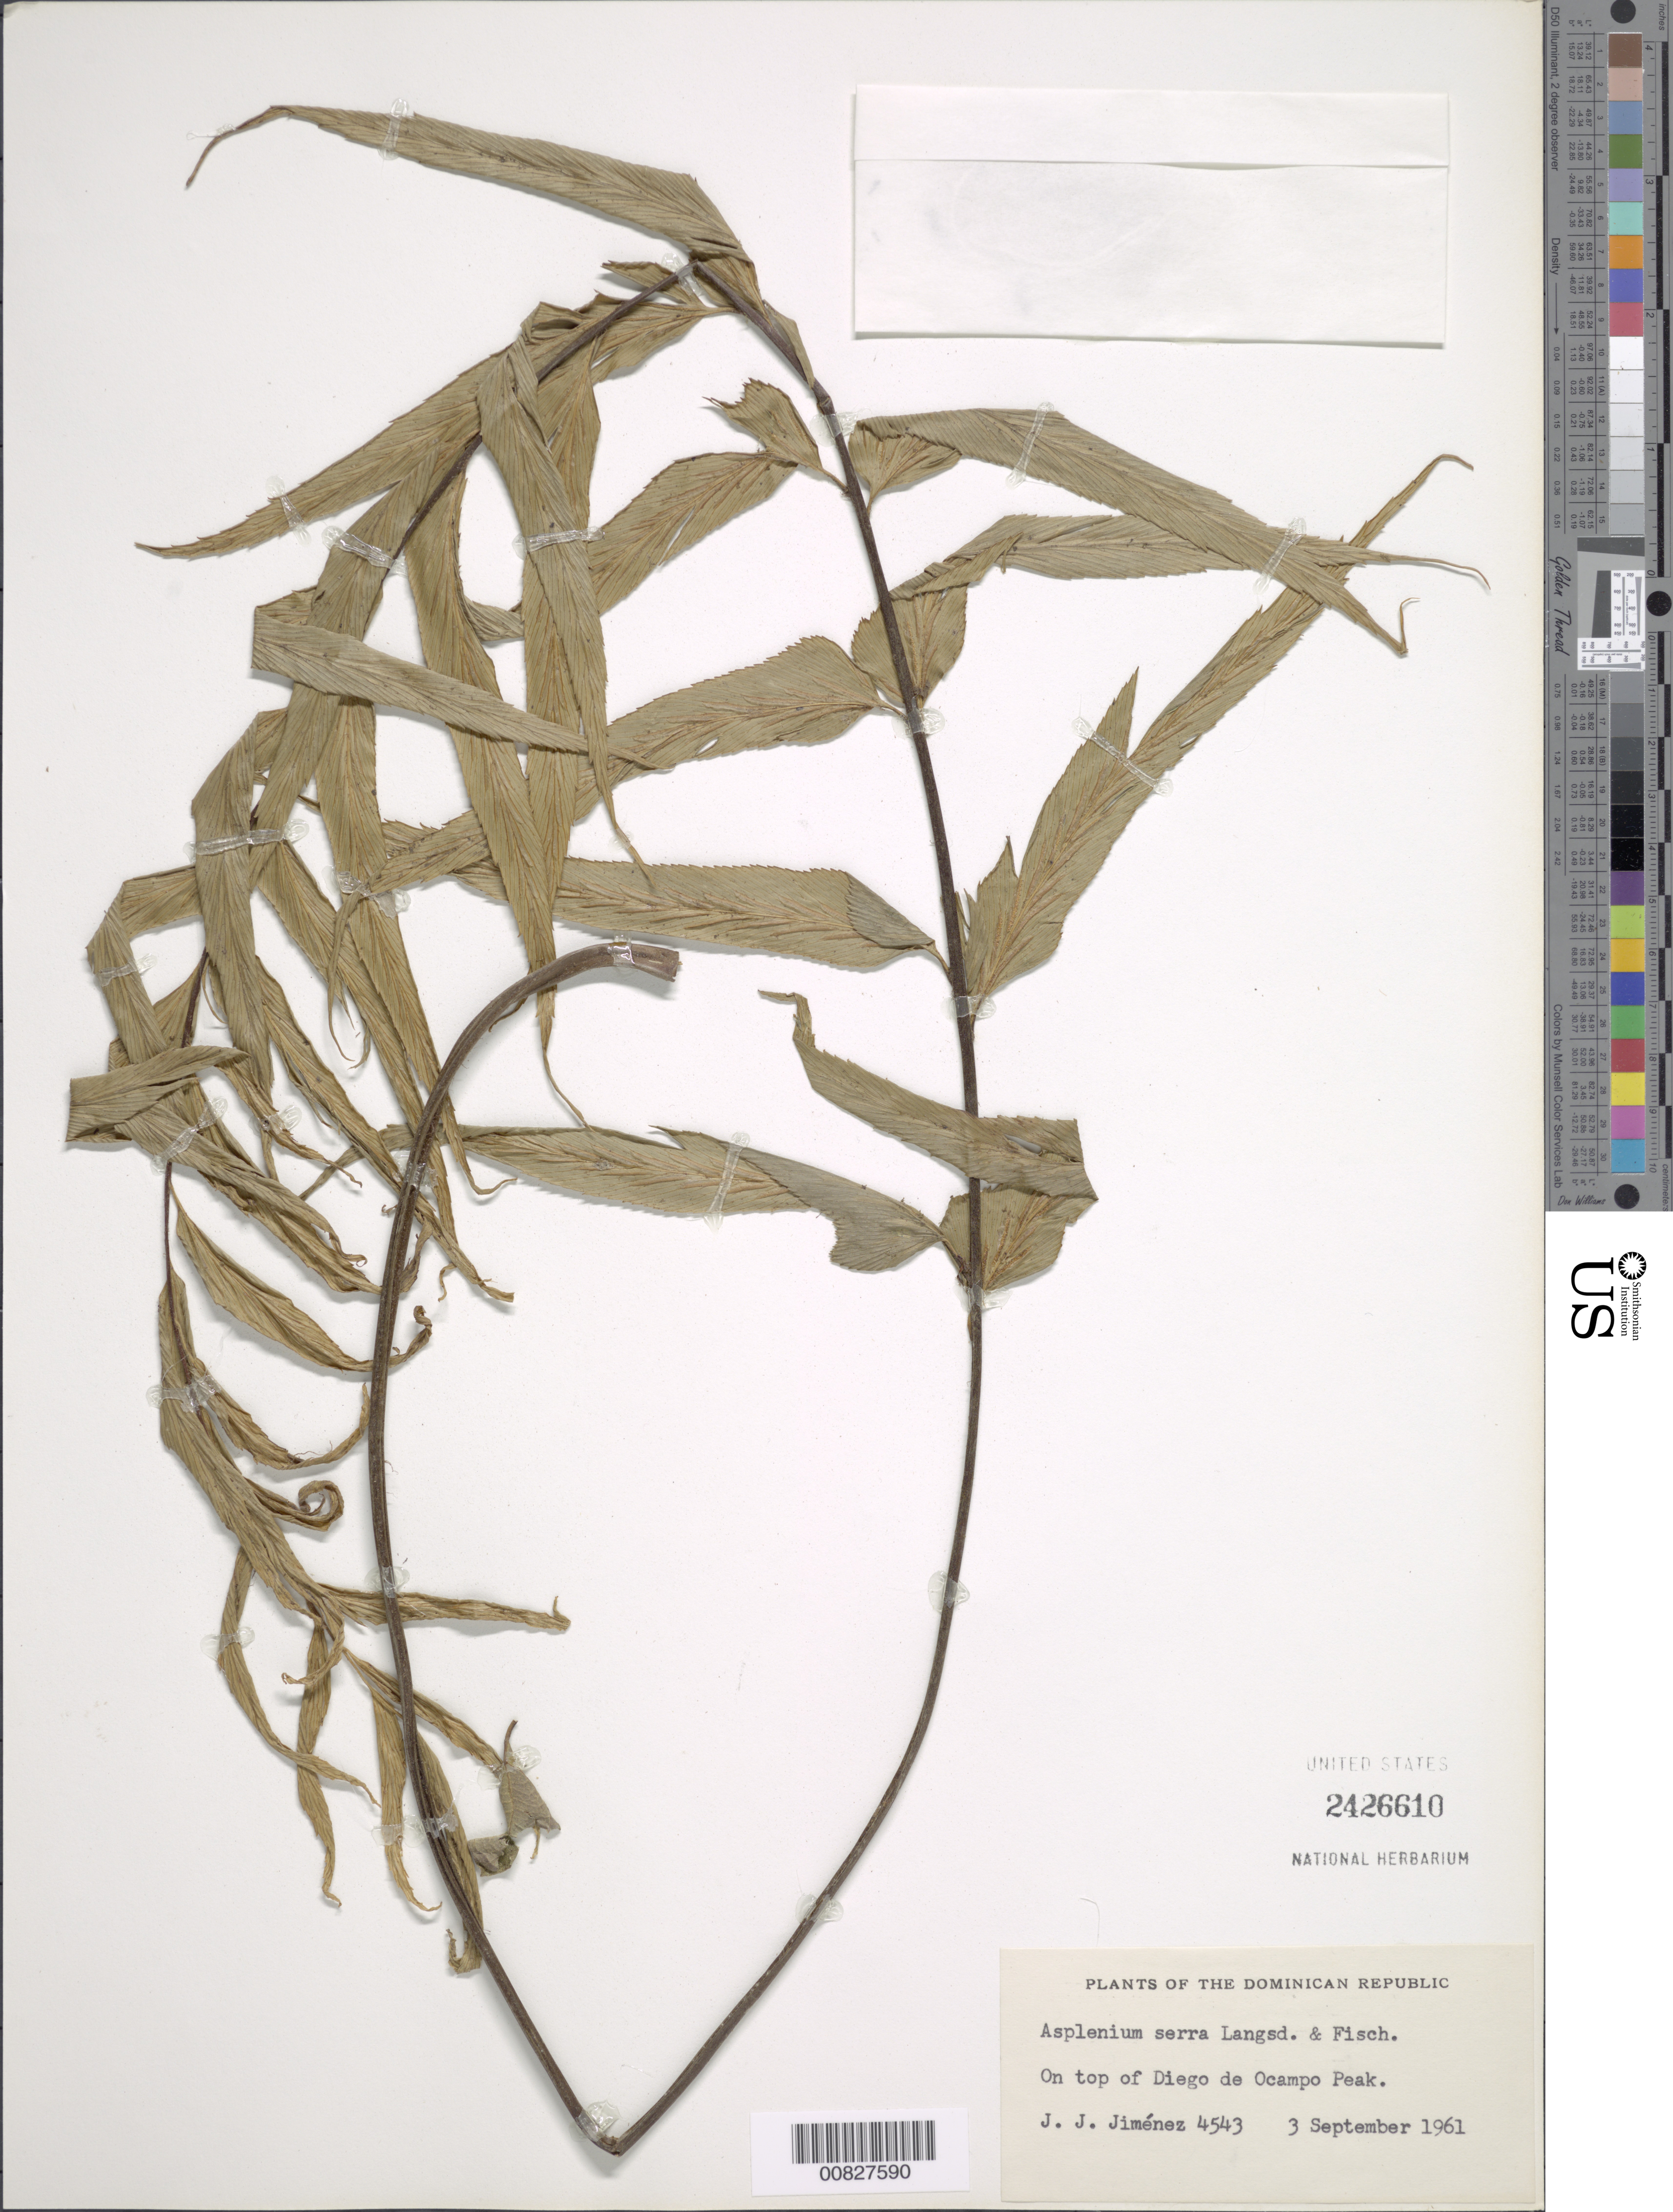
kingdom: Plantae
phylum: Tracheophyta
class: Polypodiopsida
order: Polypodiales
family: Aspleniaceae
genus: Asplenium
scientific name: Asplenium serra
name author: Langsd. & Fisch.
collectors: J. J. Jiménez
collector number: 4543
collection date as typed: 03 Sep 1961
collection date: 1961-09-03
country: Dominican Republic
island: Hispaniola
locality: Diego de Ocampo Peak, top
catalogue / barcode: US 2426610